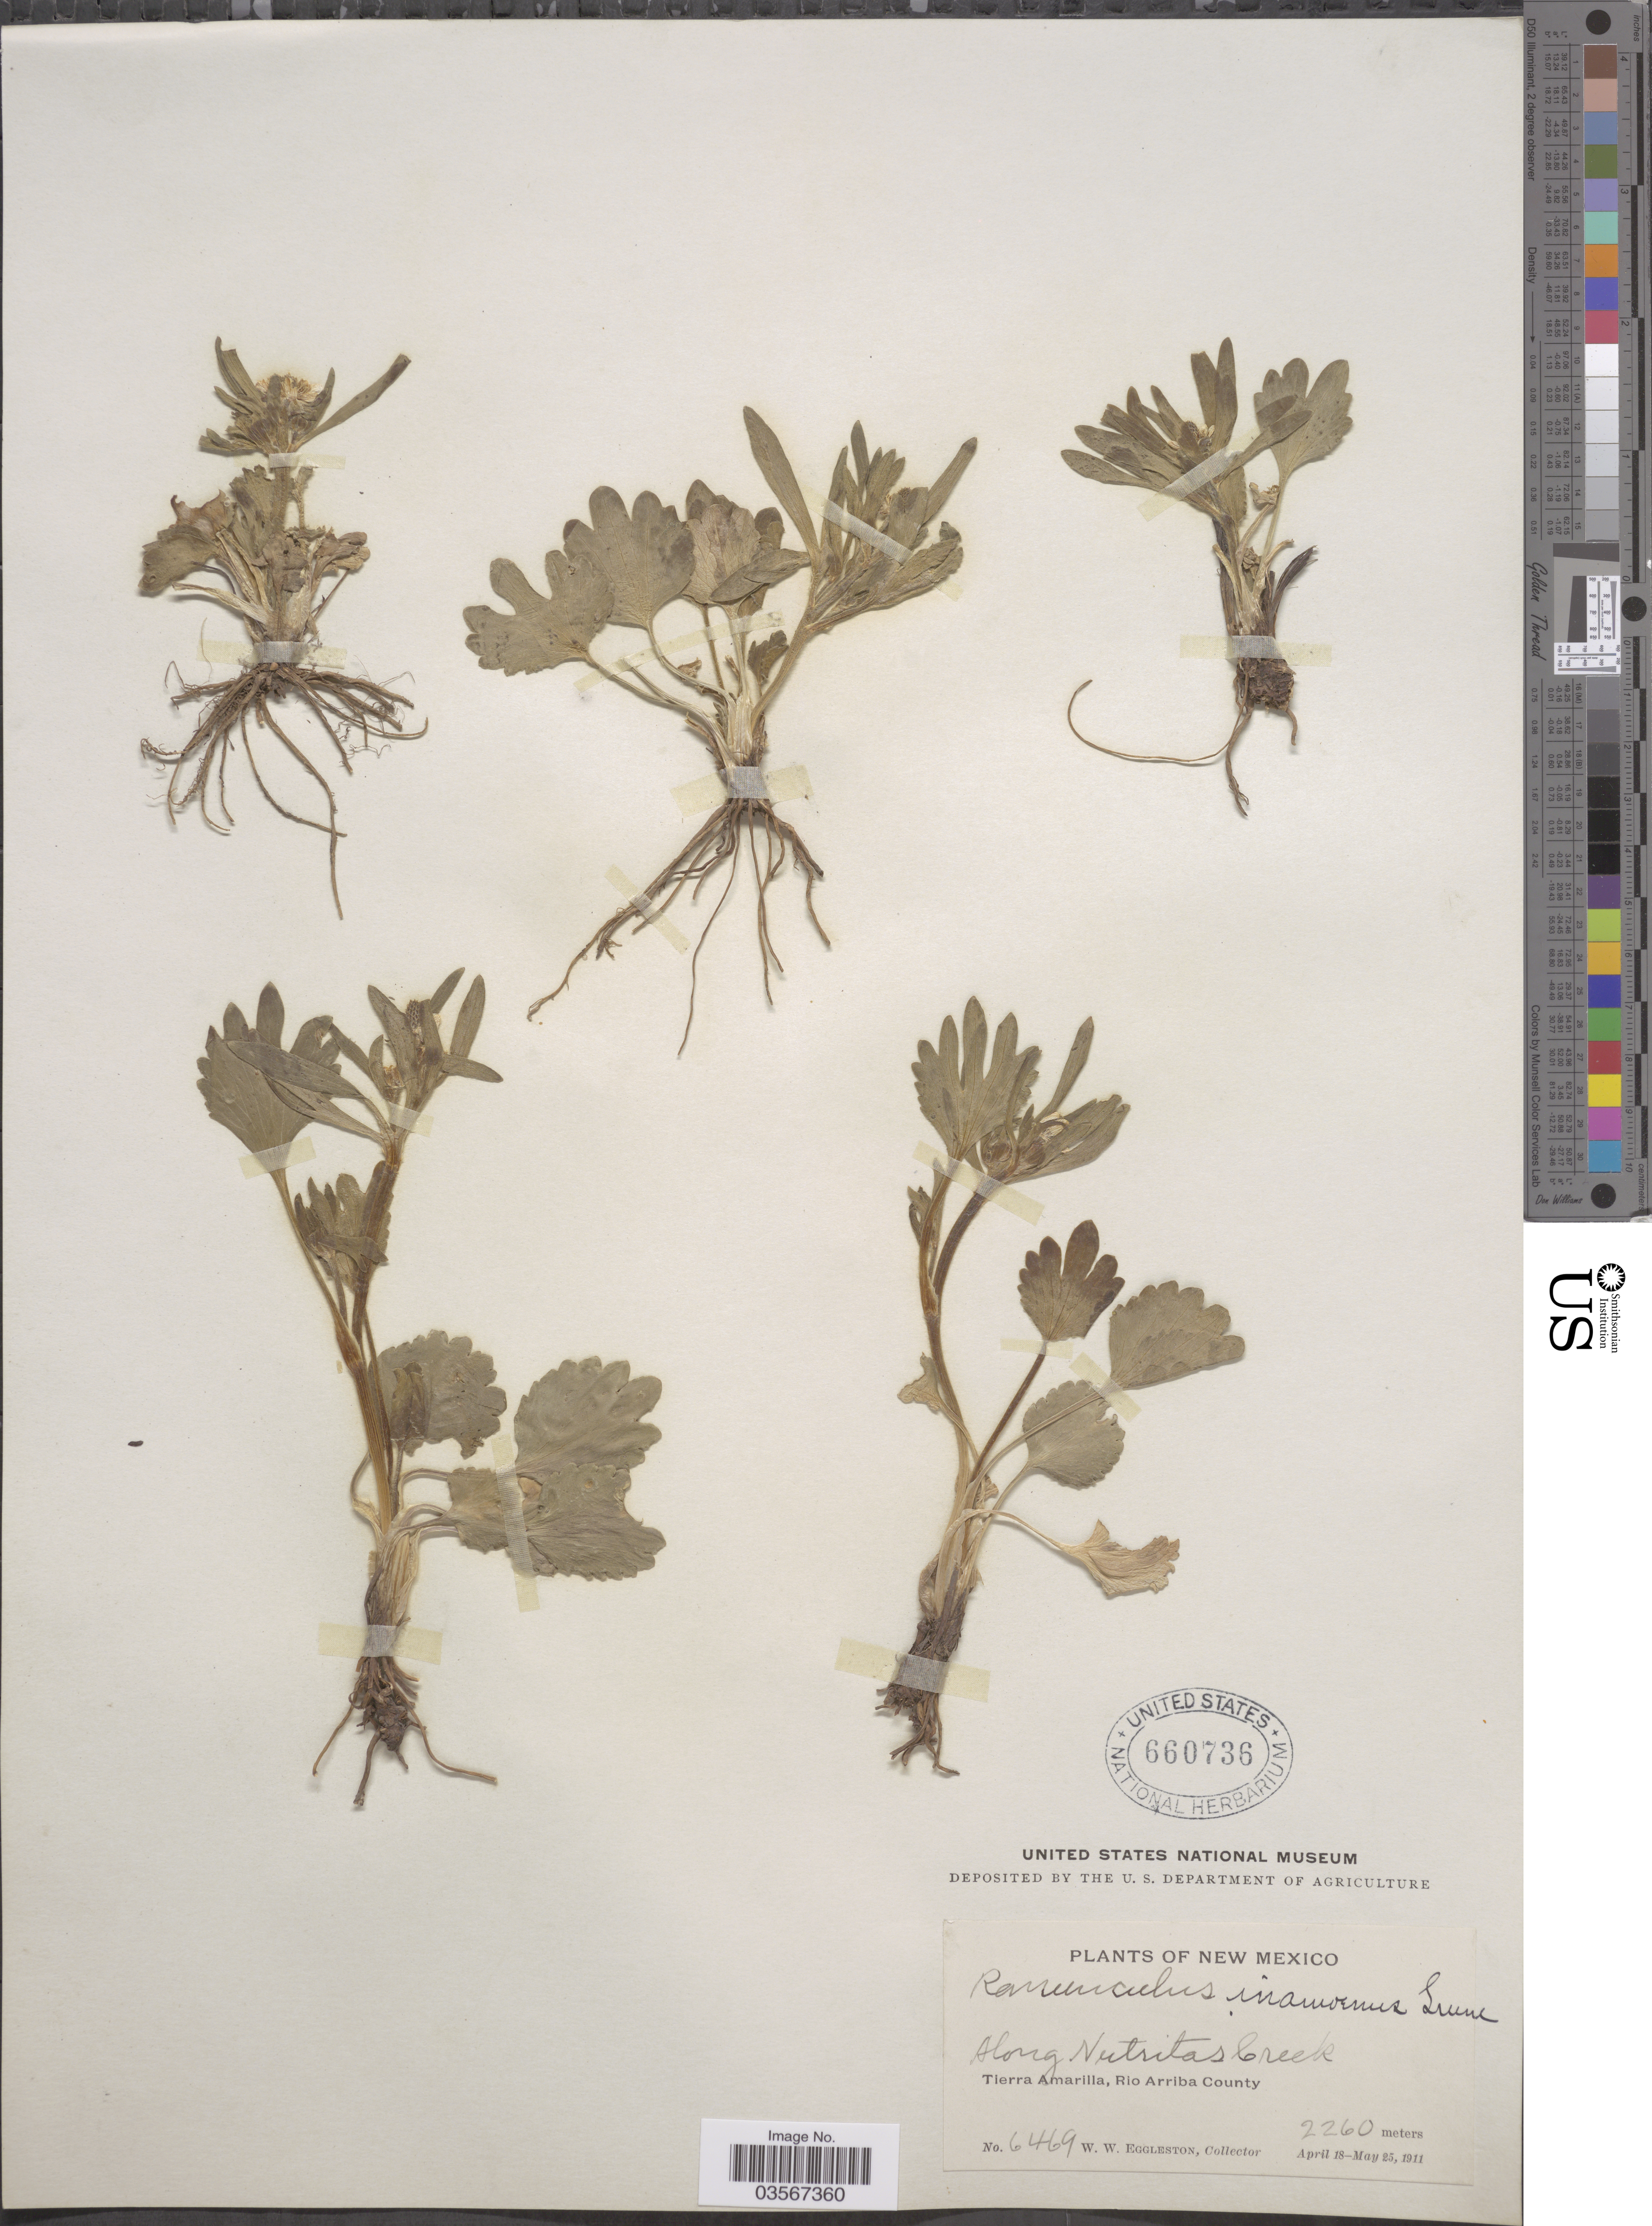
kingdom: Plantae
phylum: Tracheophyta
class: Magnoliopsida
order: Ranunculales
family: Ranunculaceae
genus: Ranunculus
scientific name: Ranunculus inamoenus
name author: Greene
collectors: W. W. Eggleston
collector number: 6469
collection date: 1911-04-18/1911-05-25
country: United States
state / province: New Mexico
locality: Along Nutritas Creek. Tierra Amarilla, Rio Arriba County.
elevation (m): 2260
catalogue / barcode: US 660736